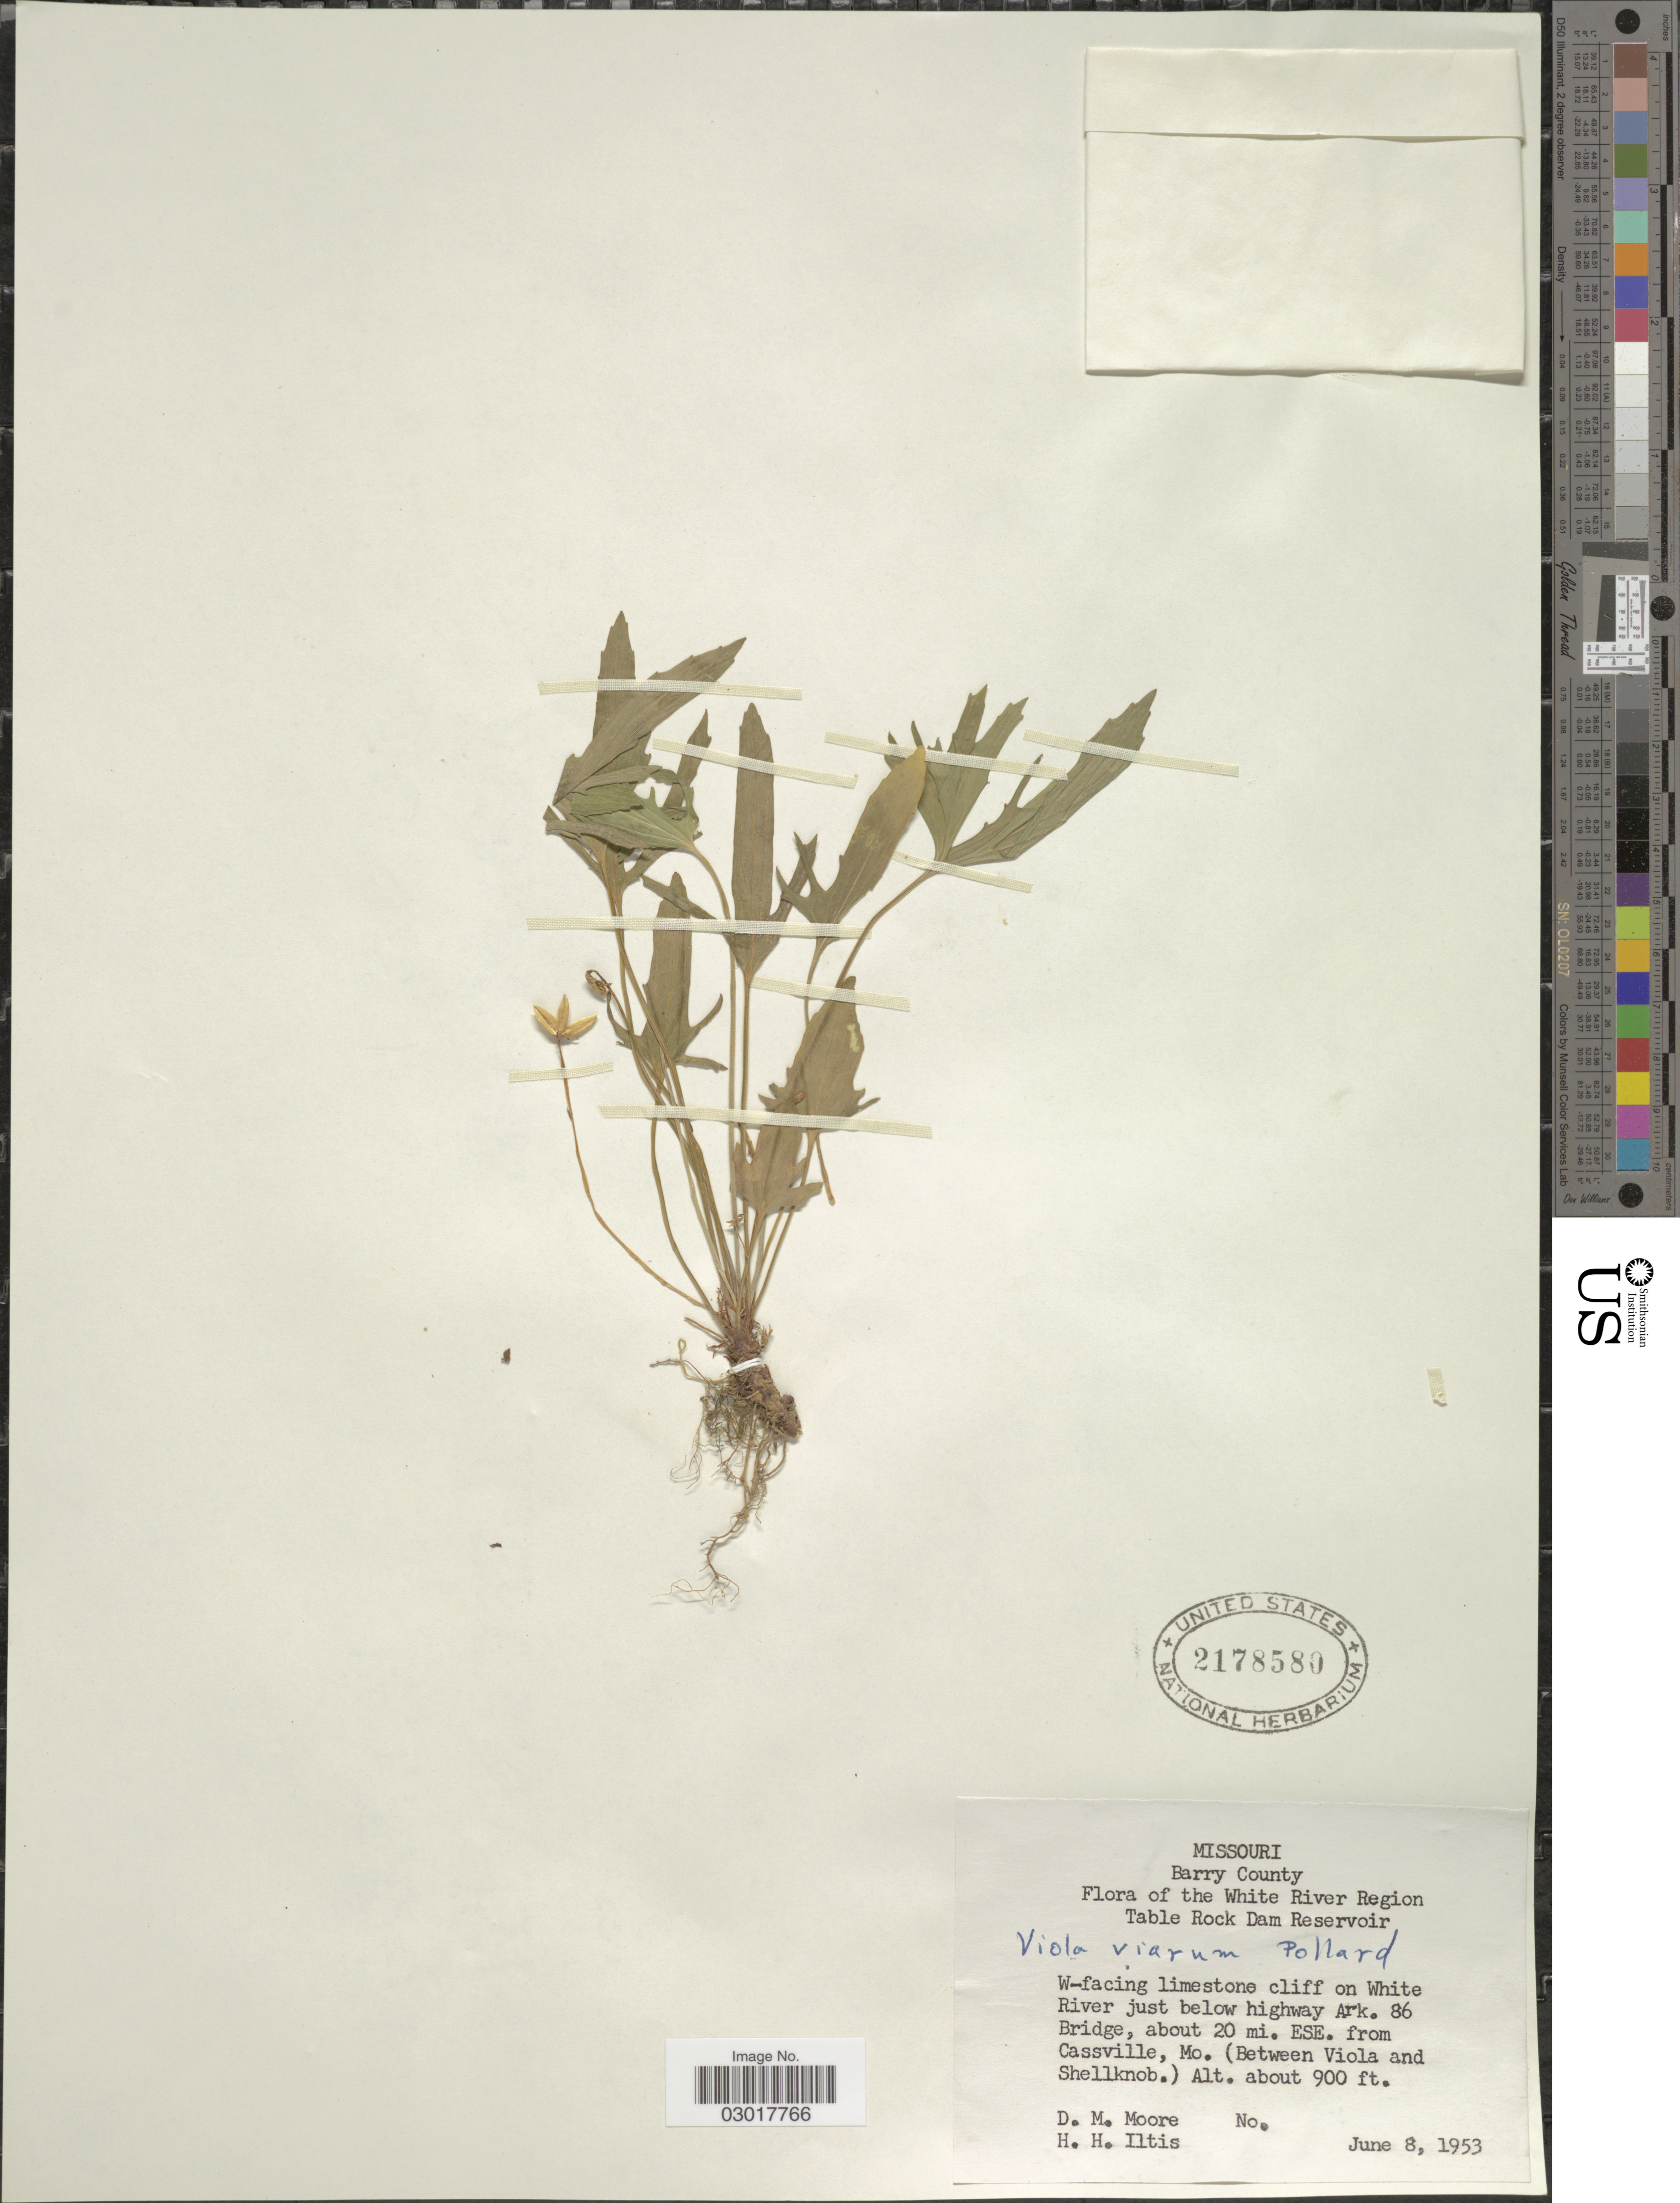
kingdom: Plantae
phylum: Tracheophyta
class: Magnoliopsida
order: Malpighiales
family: Violaceae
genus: Viola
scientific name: Viola viarum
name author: Pollard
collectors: D. Moore & H. H. Iltis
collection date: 1953-06-08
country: United States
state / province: Missouri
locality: Barry County. The White River Region. Table Rock Dam Reservoir. W-facing limestone cliff on White River just below highway Ark. 86 Bridge, about 20 mi. ESE. from Cassville, Mo. (Between Viola and Shellknob).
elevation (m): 274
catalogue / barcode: US 2178580